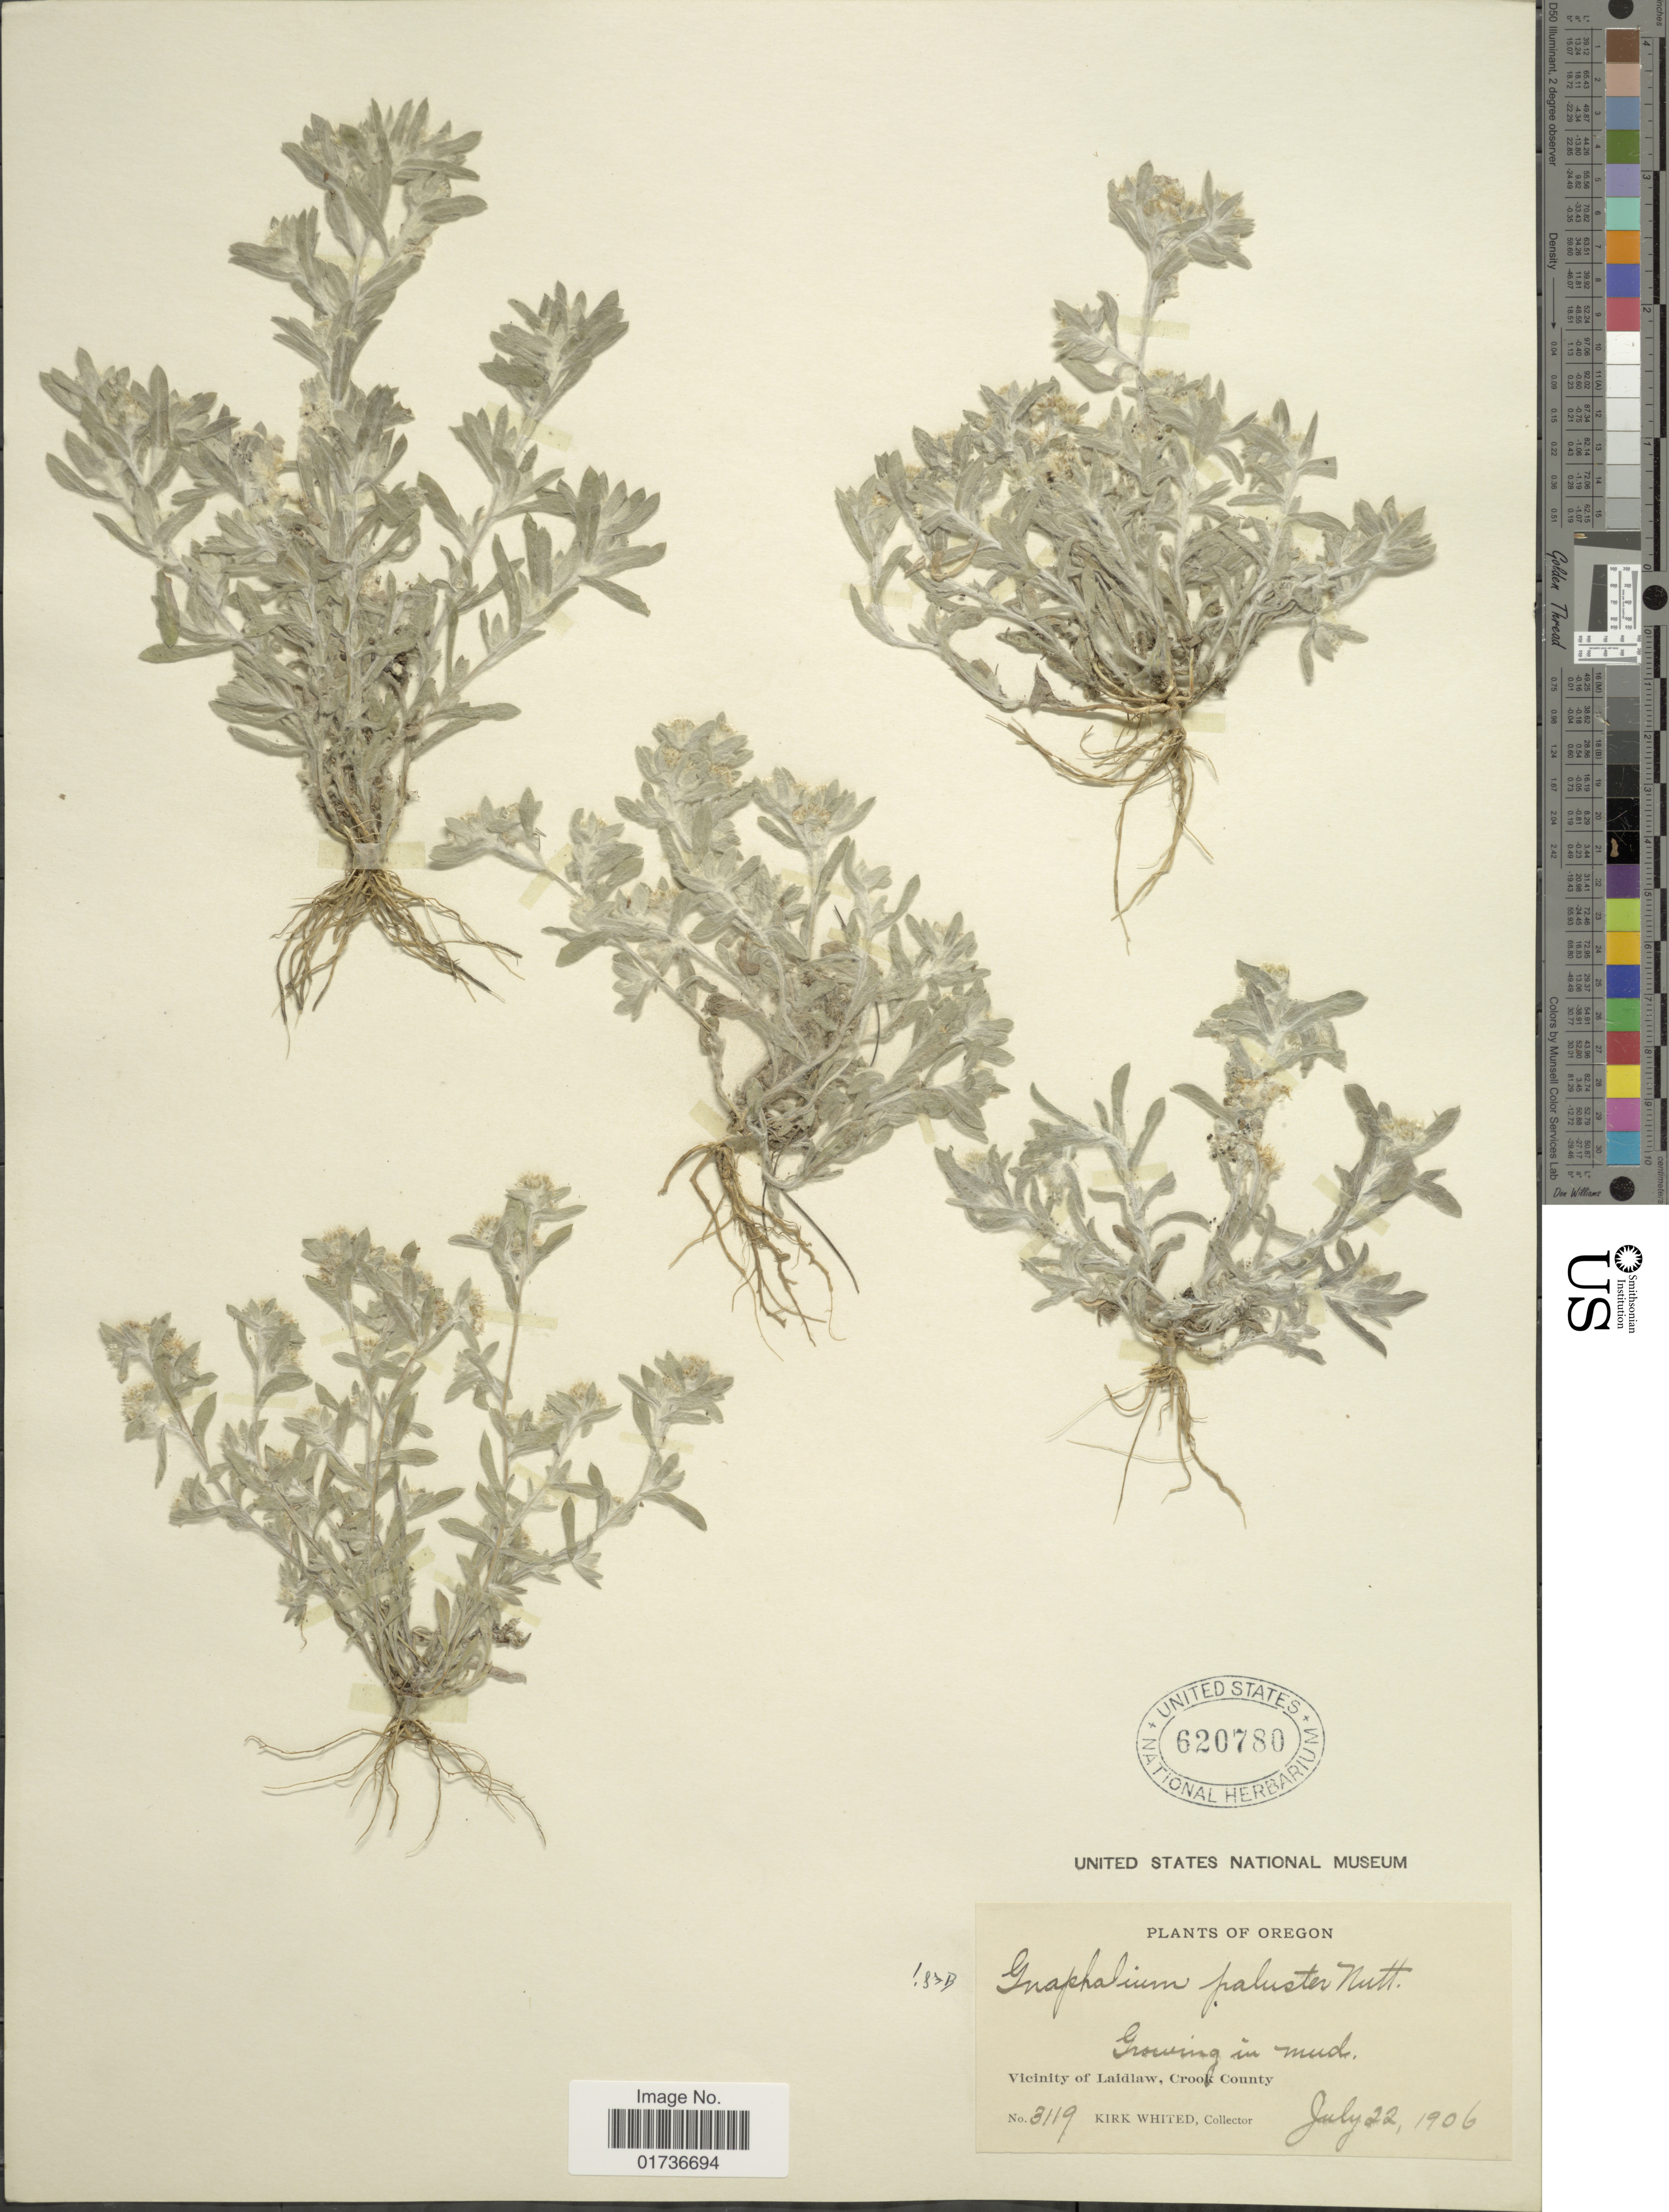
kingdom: Plantae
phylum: Tracheophyta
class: Magnoliopsida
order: Asterales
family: Asteraceae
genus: Gnaphalium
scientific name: Gnaphalium palustre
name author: Nutt.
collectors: K. Whited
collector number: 3119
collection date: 1906-07-22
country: United States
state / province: Oregon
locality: Growing in mud, vicinity of Laidlaw, Crook County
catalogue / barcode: US 620780